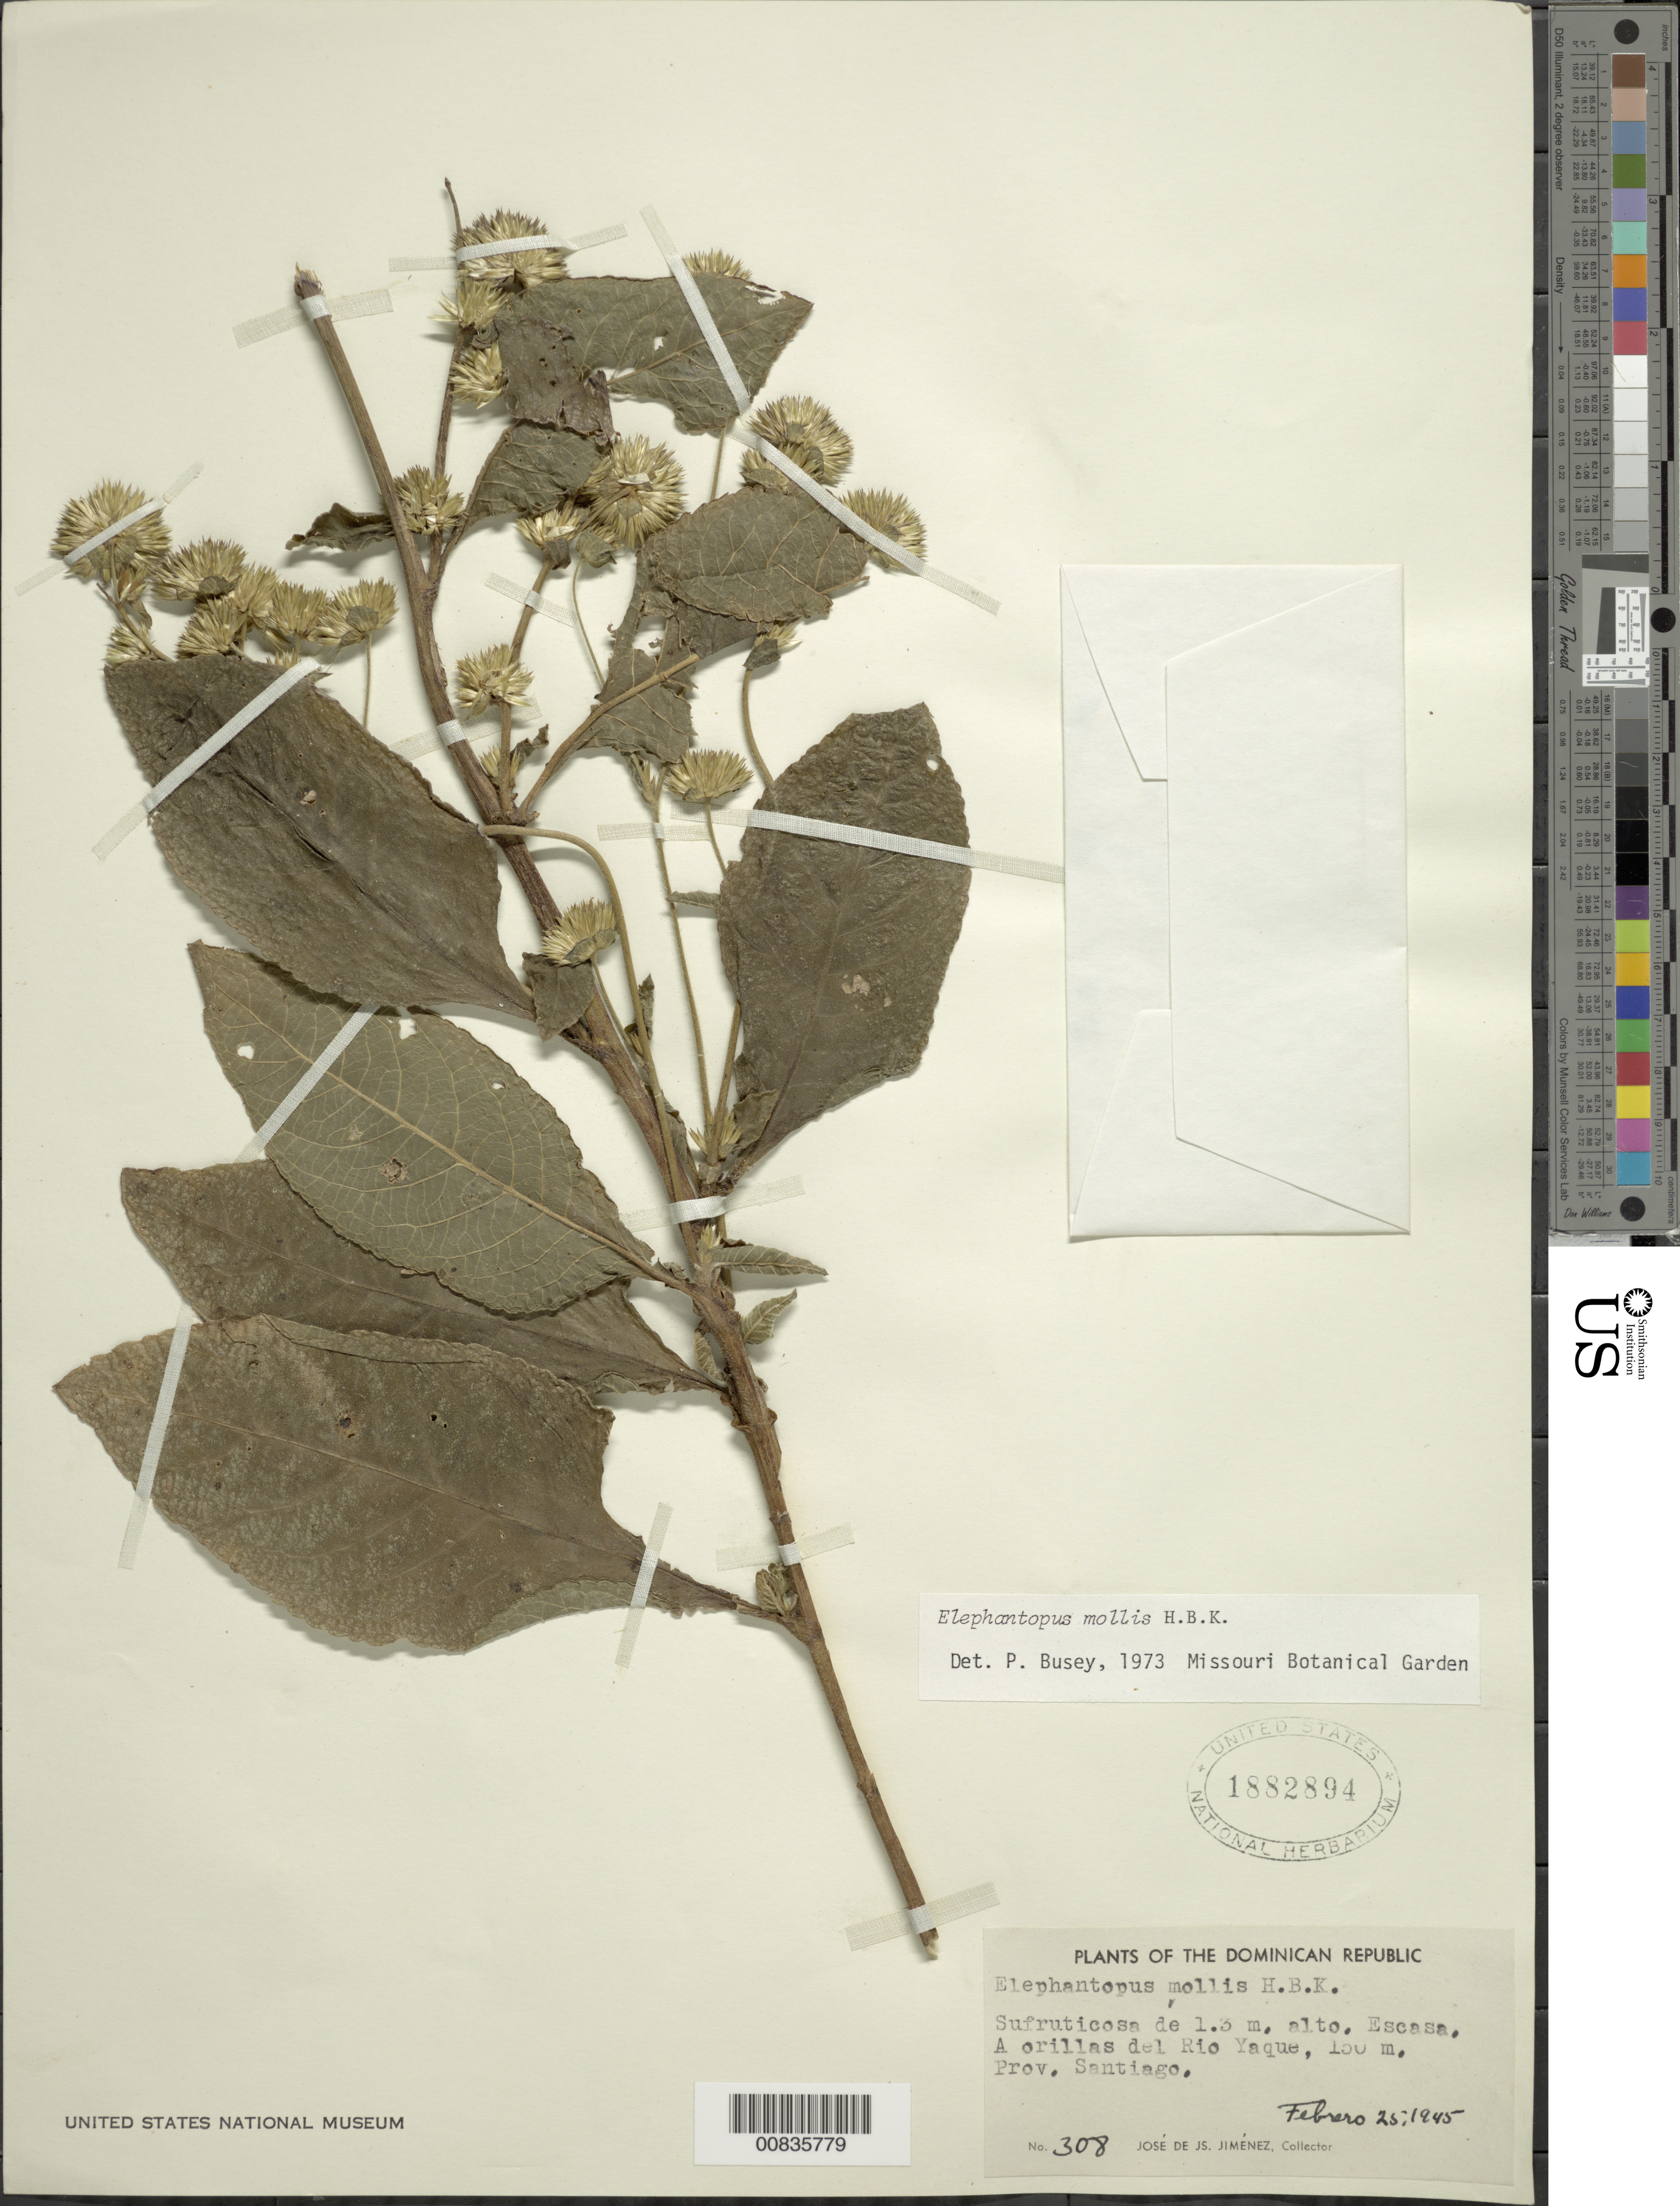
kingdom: Plantae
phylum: Tracheophyta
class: Magnoliopsida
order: Asterales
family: Asteraceae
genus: Elephantopus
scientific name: Elephantopus mollis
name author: Kunth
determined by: Busey, P.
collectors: J. J. Jiménez Almonte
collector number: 308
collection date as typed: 25 Feb 1945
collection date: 1945-02-25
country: Dominican Republic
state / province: Santiago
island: Hispaniola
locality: Rio Yaque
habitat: A orillas del rio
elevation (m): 150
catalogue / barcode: US 1882894